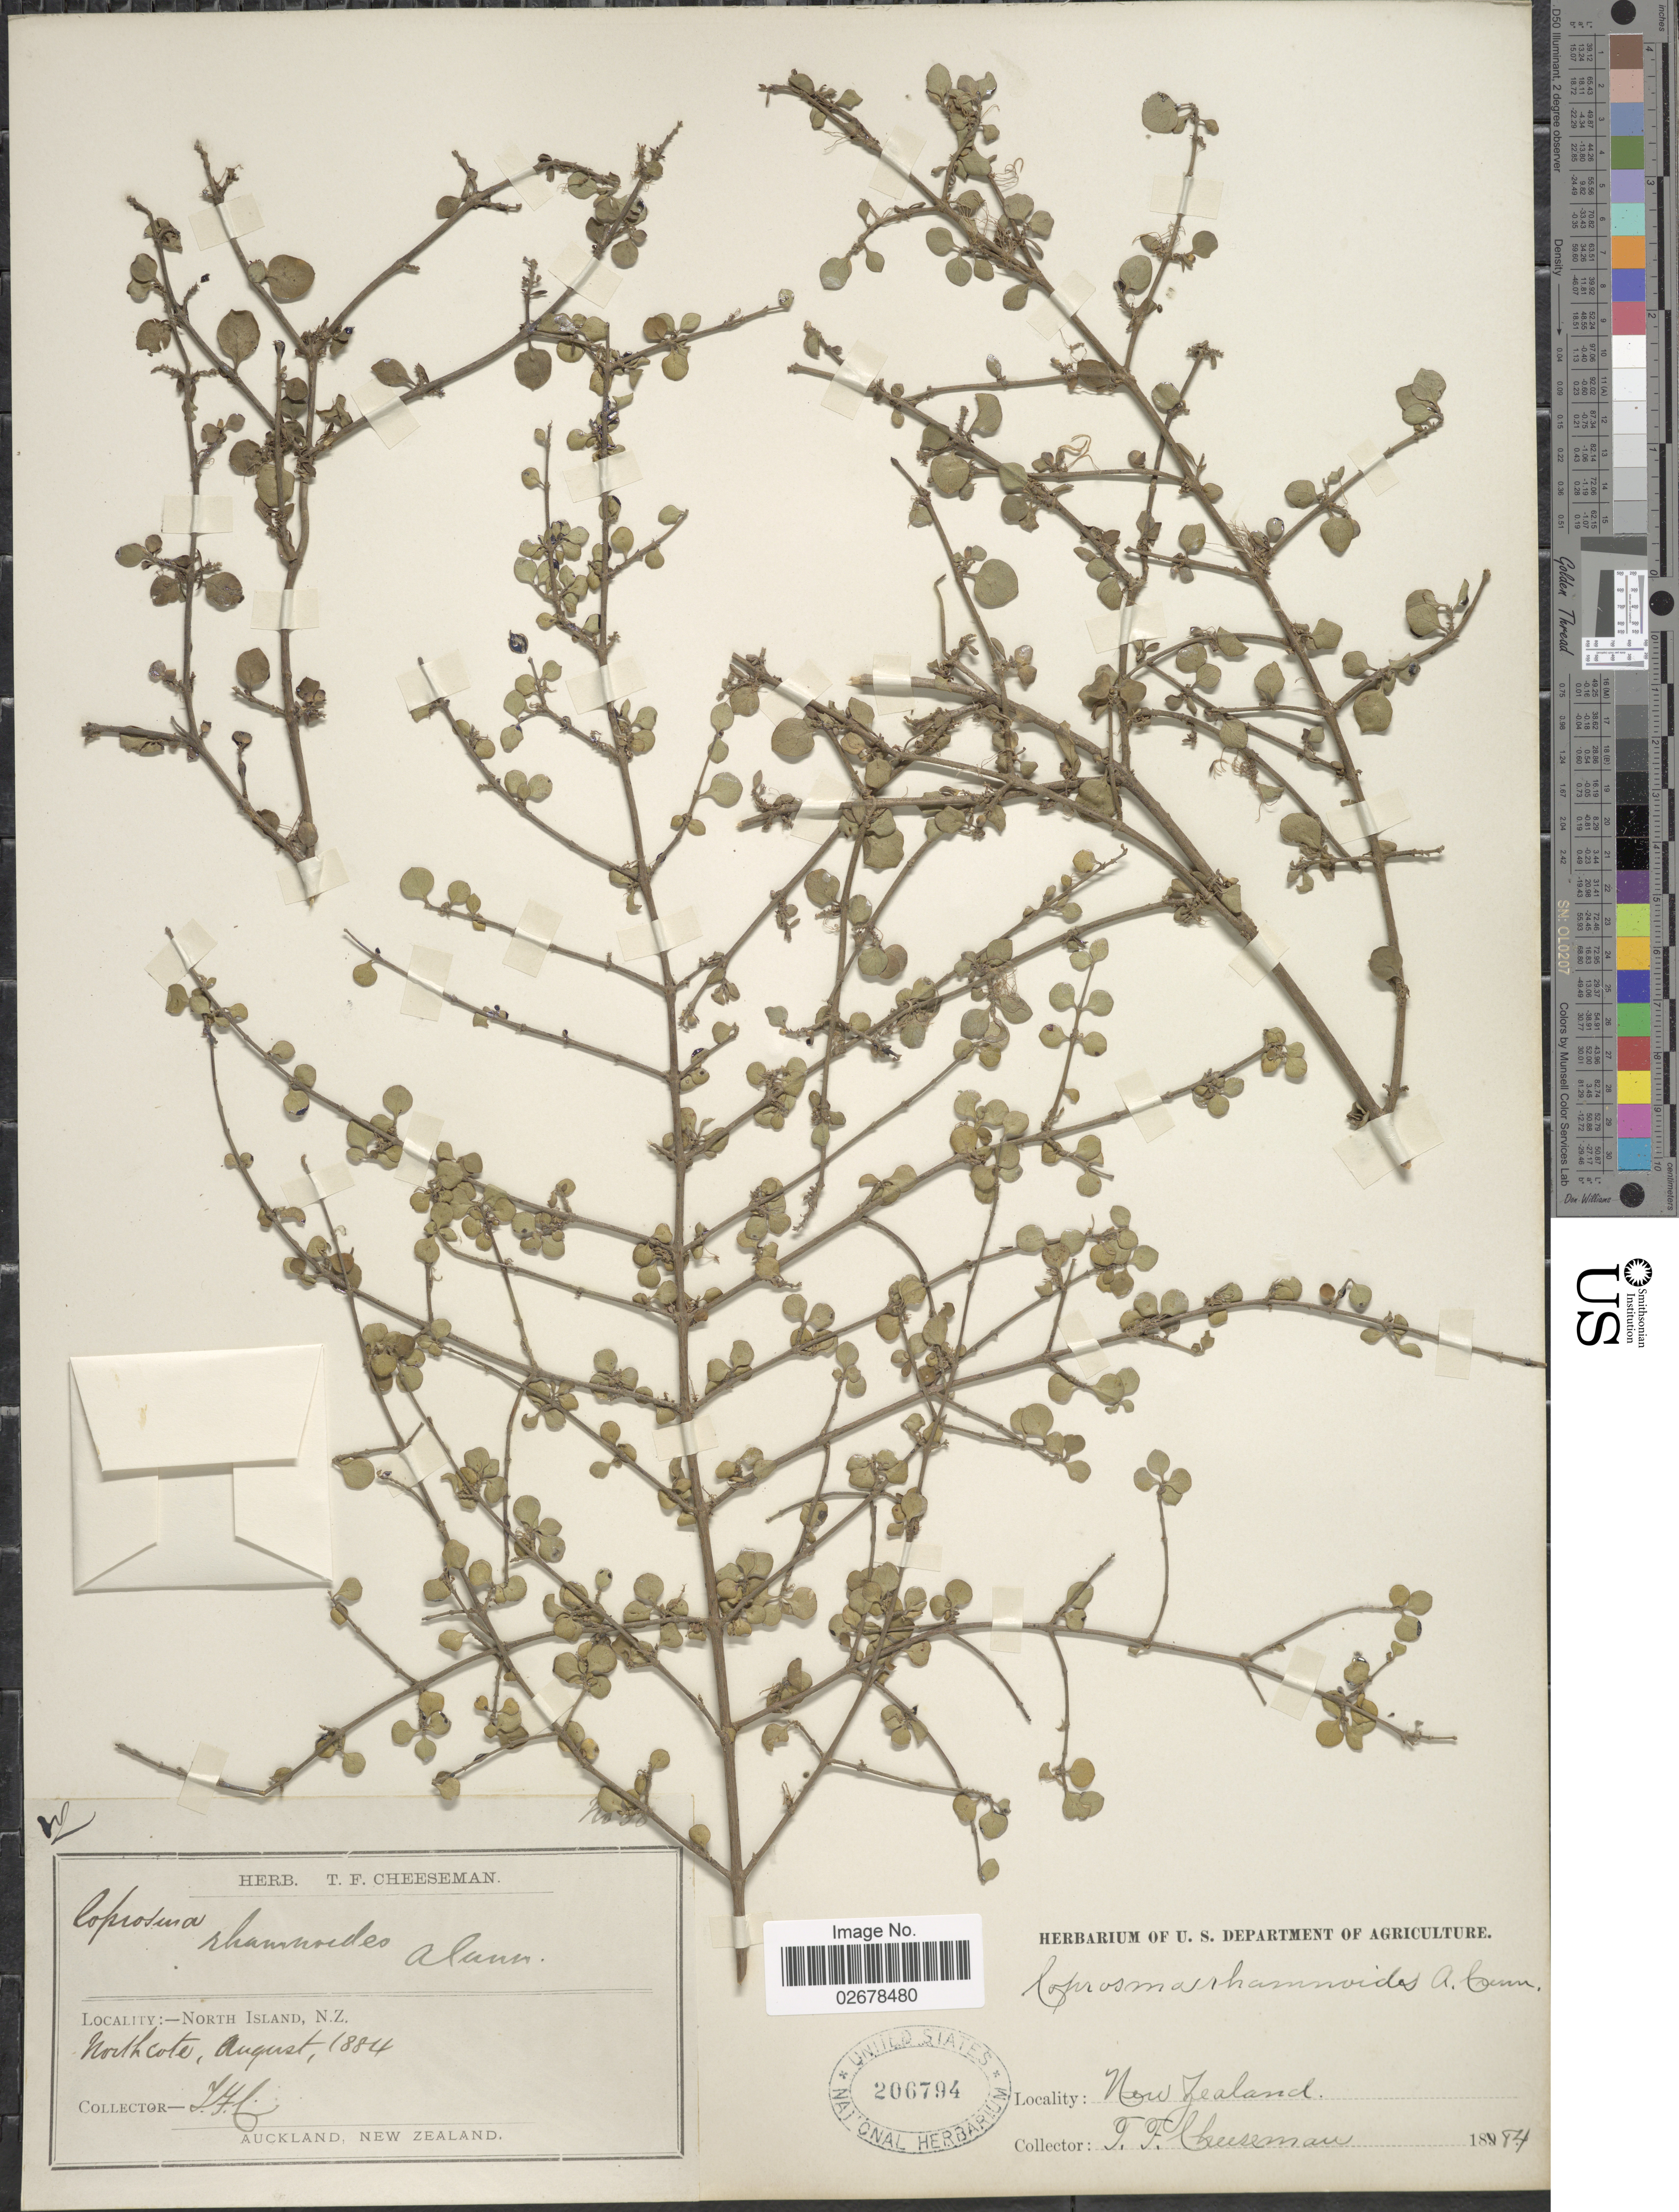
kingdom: Plantae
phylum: Tracheophyta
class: Magnoliopsida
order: Gentianales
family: Rubiaceae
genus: Coprosma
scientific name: Coprosma rhamnoides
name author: A. Cunn.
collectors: T. F. Cheeseman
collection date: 1884-08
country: New Zealand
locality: North Island, Northcote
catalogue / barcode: US 206794